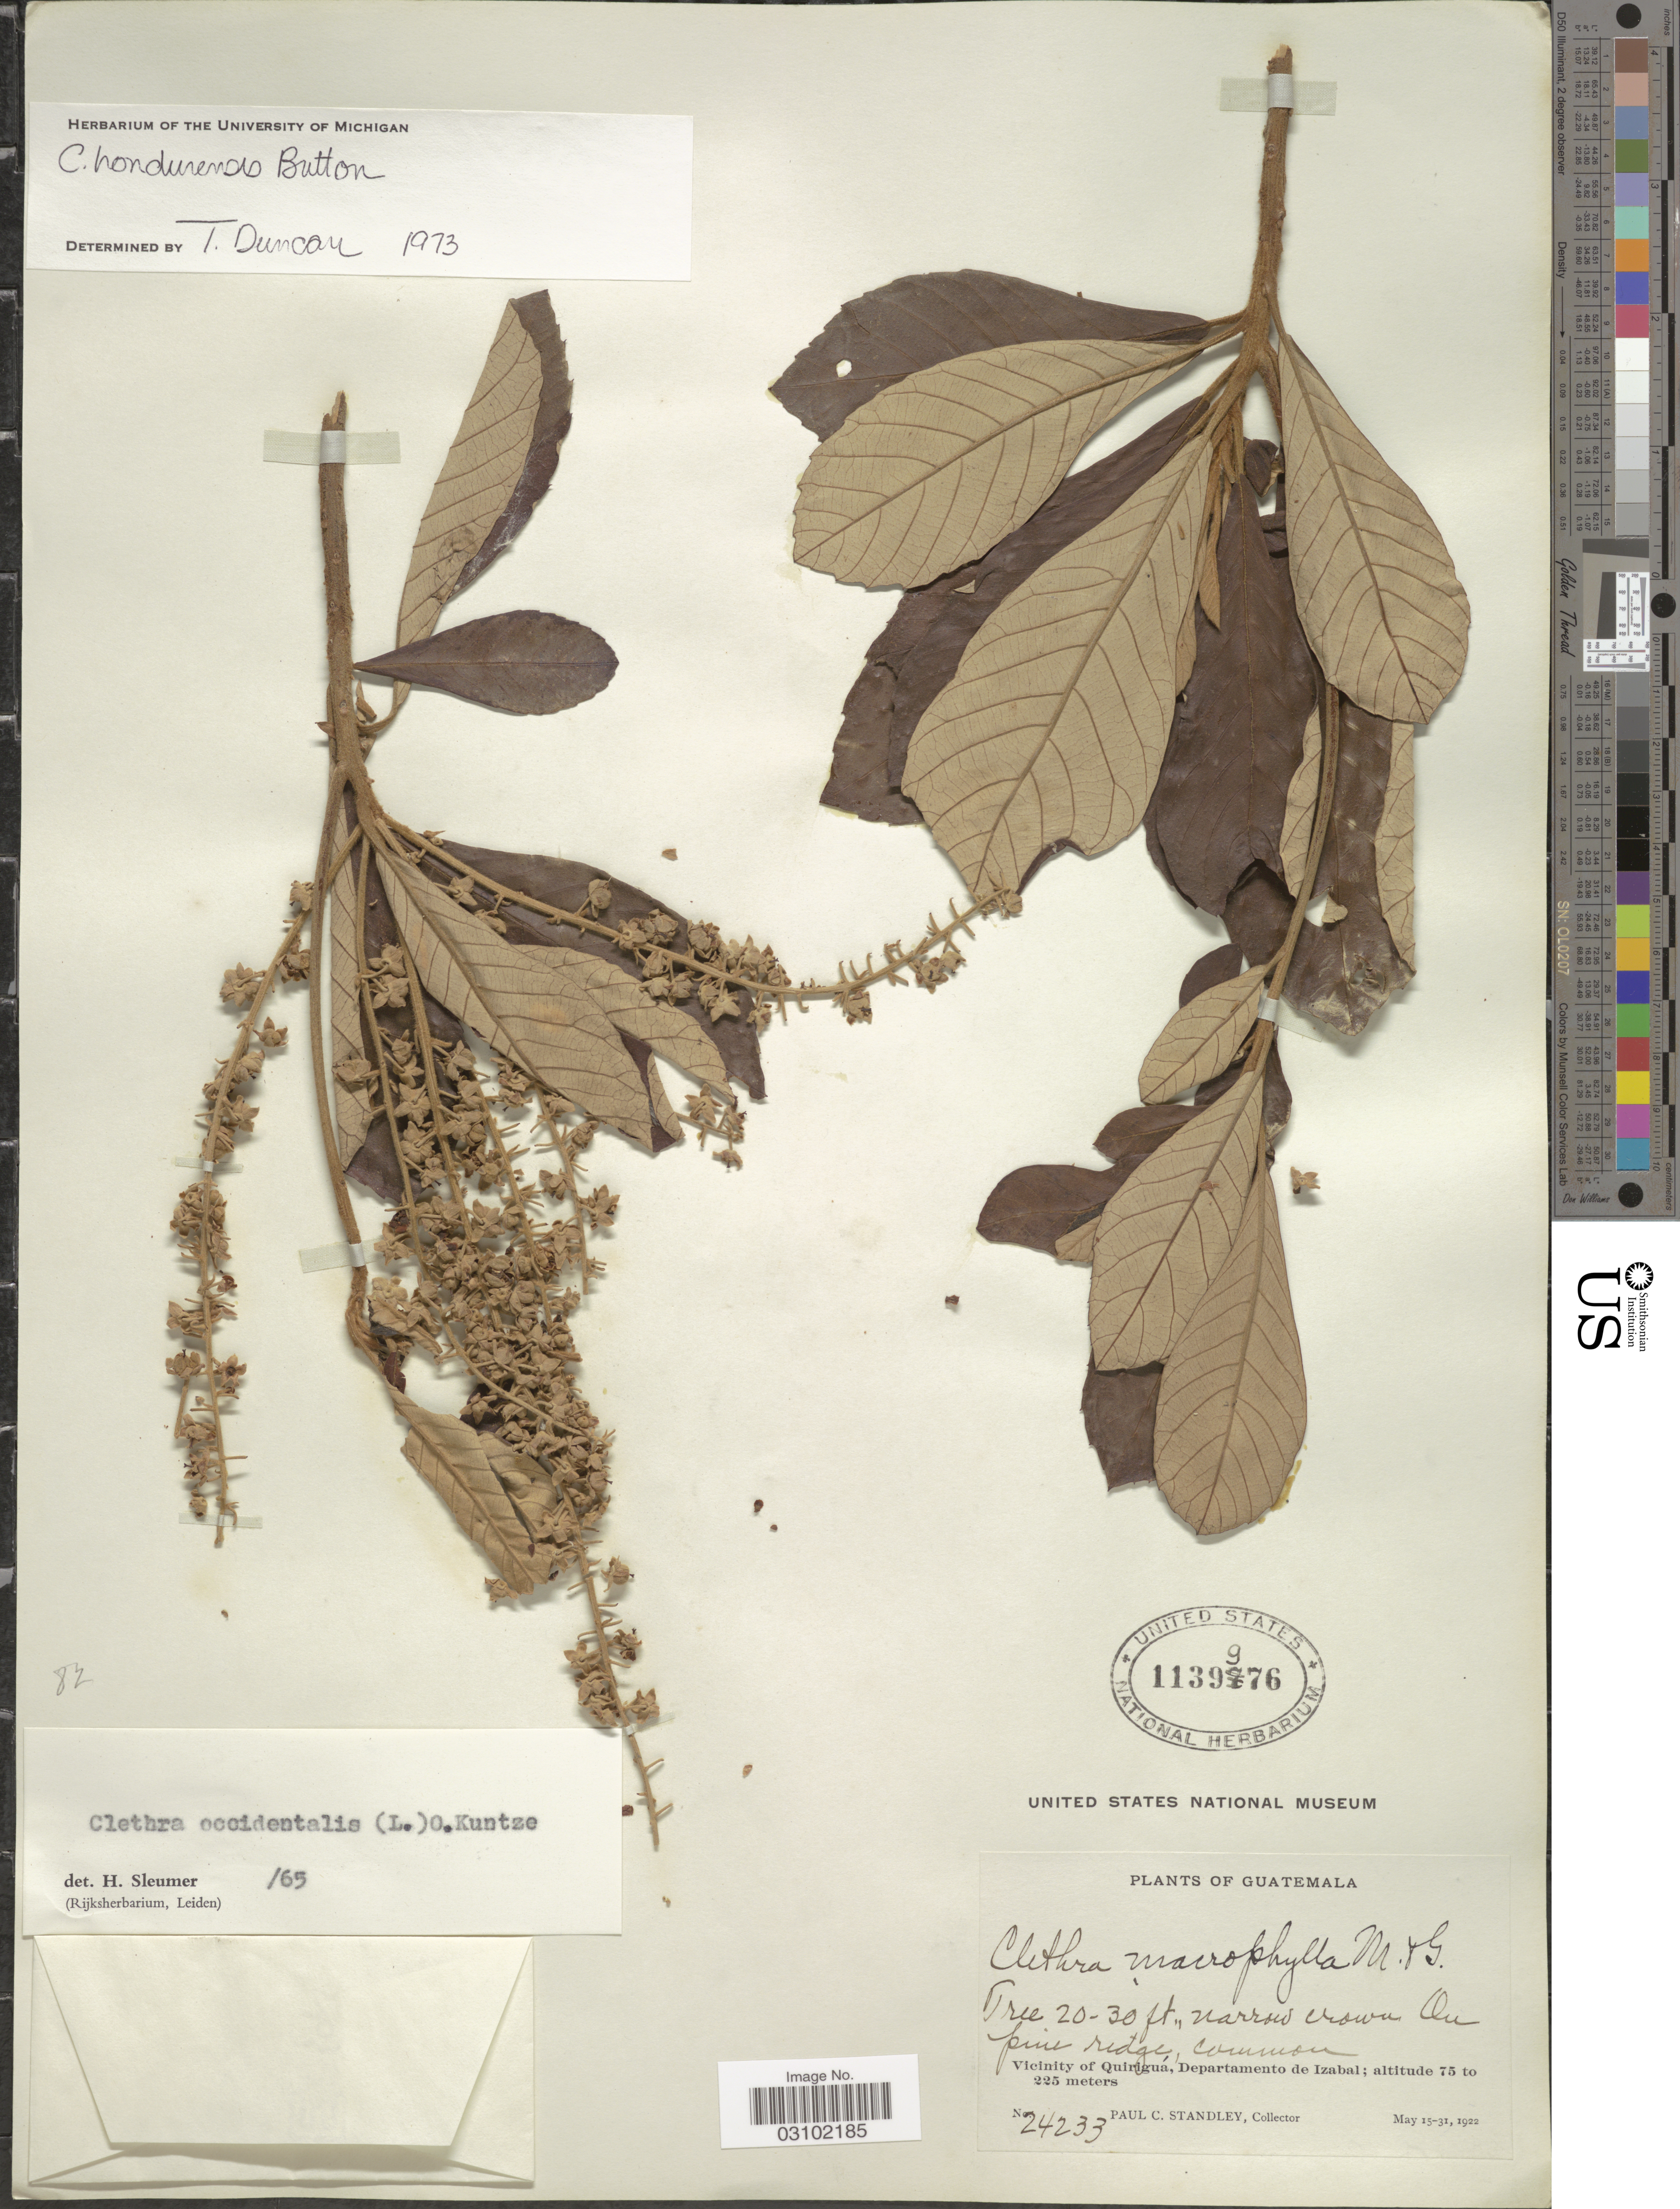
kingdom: Plantae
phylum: Tracheophyta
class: Magnoliopsida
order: Ericales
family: Clethraceae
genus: Clethra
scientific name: Clethra hondurensis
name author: Britton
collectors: P. C. Standley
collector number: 24233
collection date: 1922-05-15/1922-05-31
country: Guatemala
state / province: Izabal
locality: Vicinity of Quirigua, Departamento de Izabal.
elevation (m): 75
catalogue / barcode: US 1139976